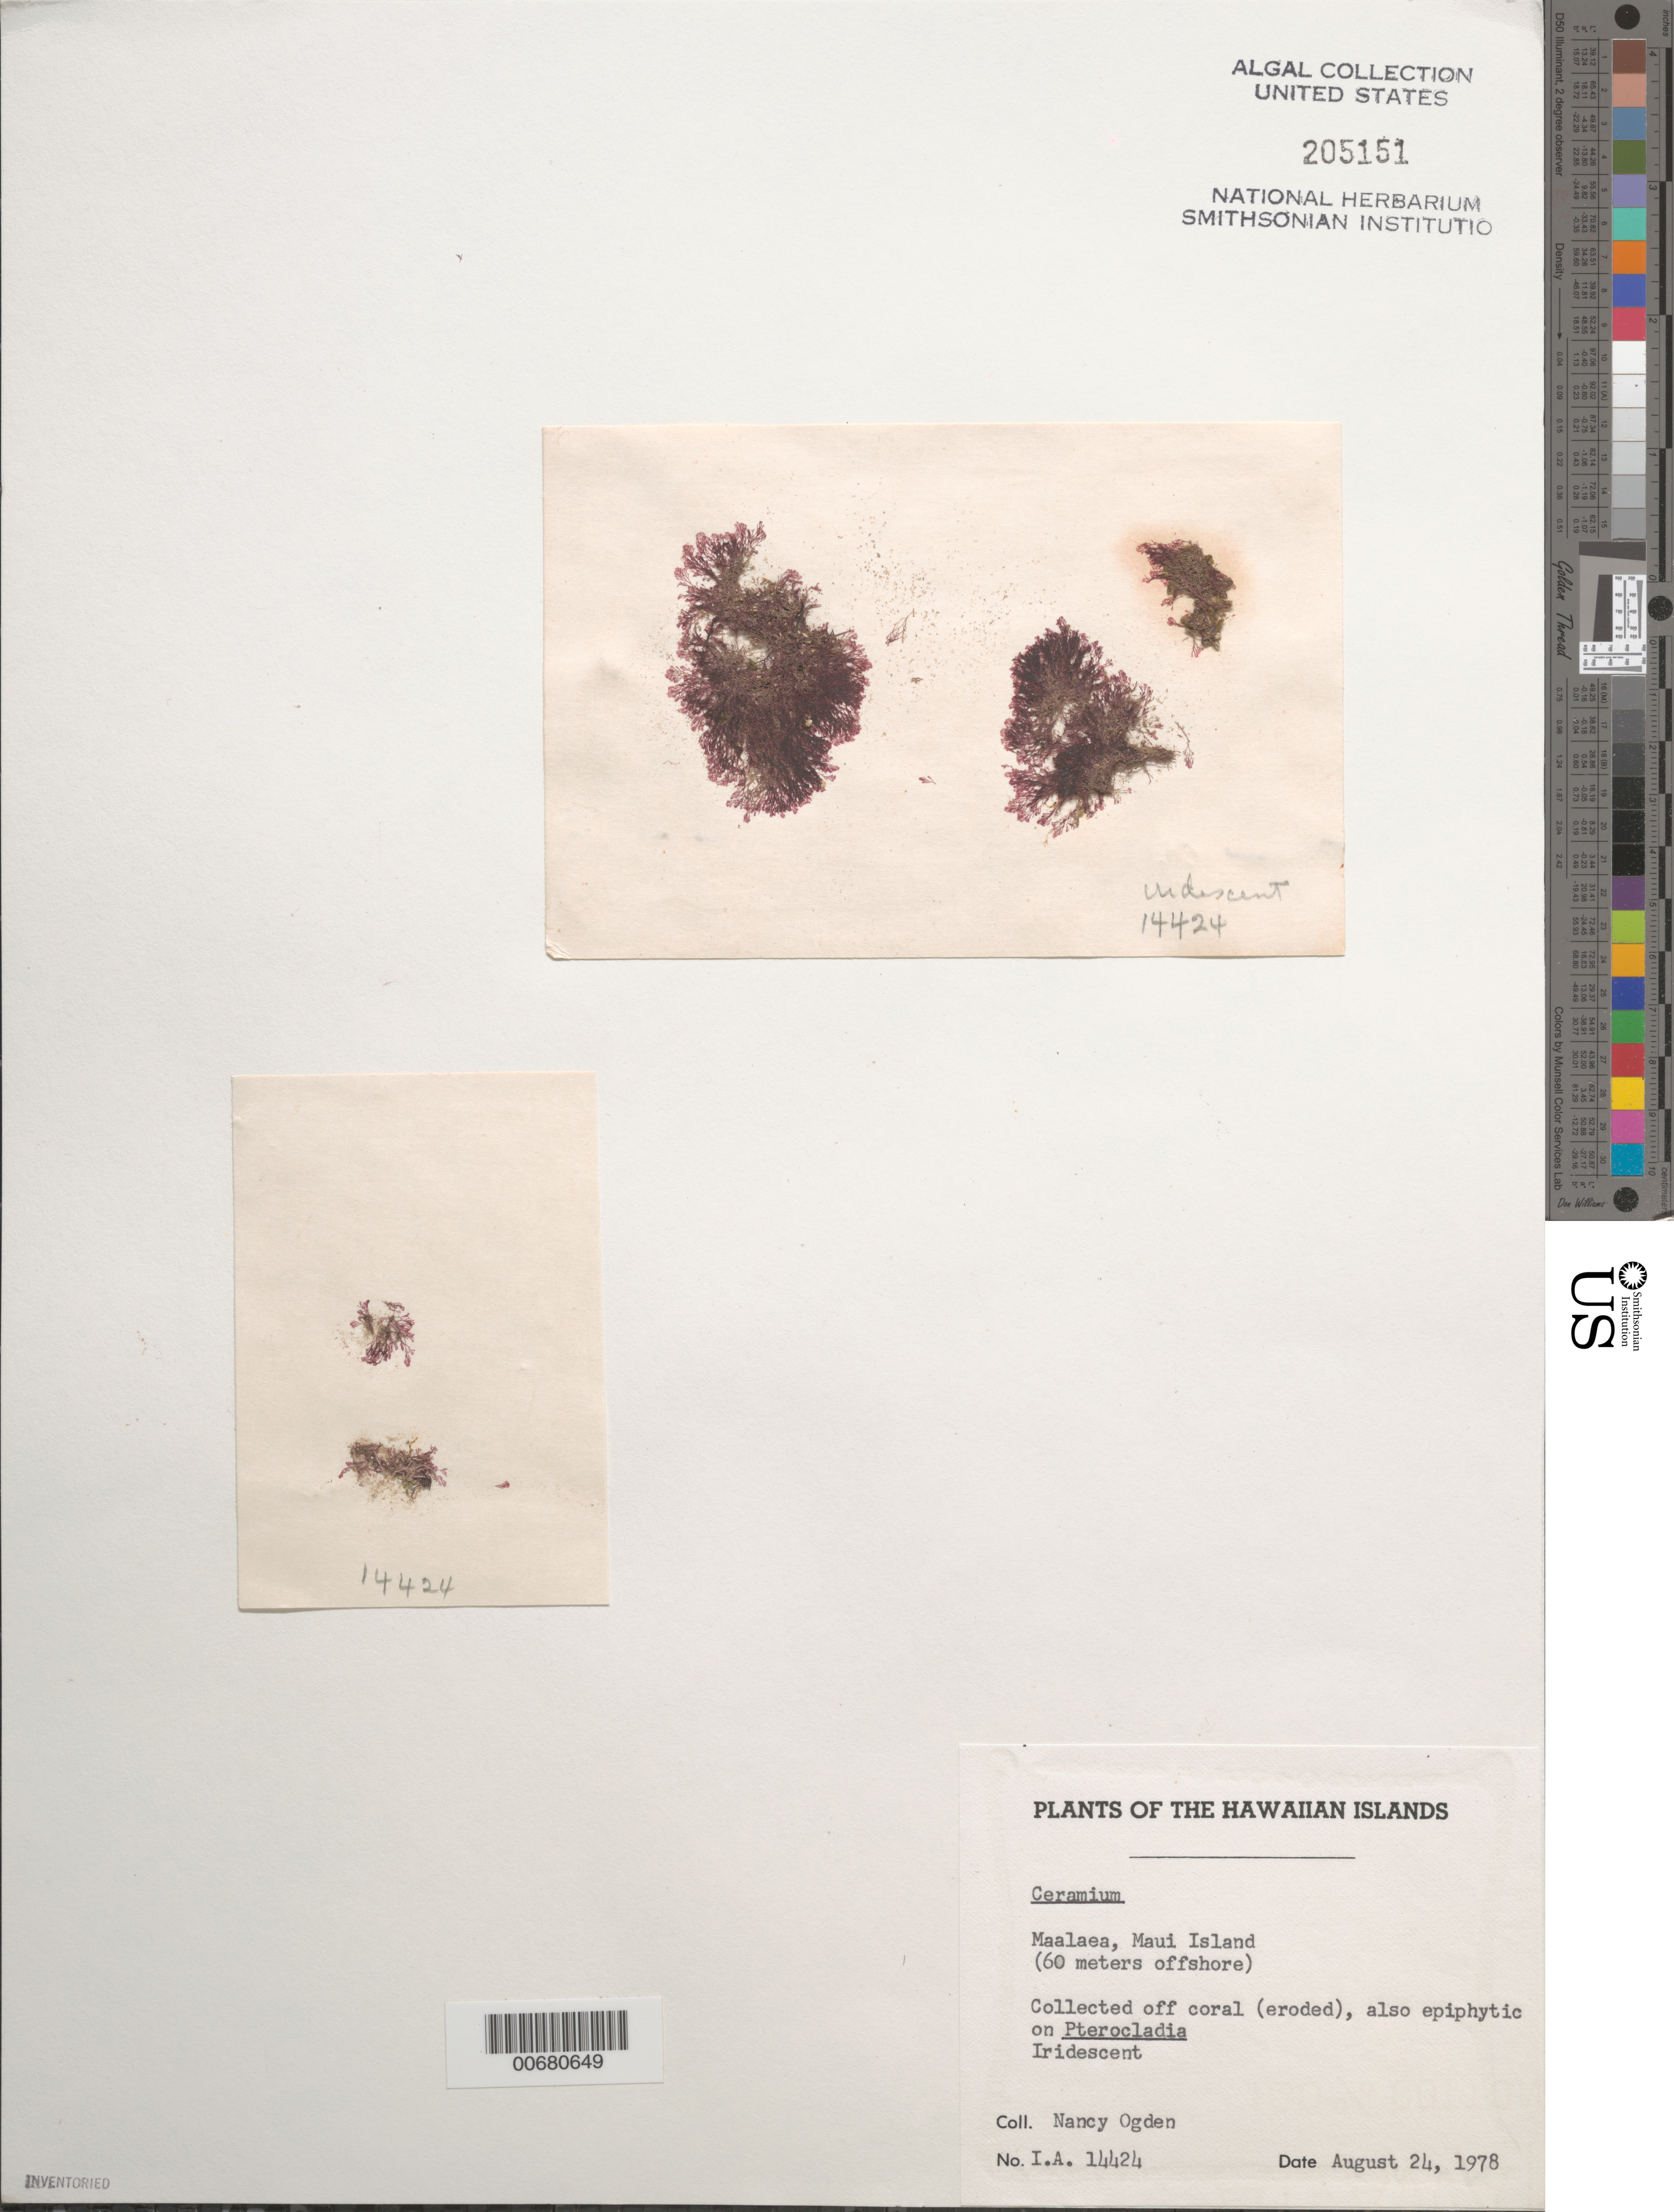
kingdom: Plantae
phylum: Rhodophyta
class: Florideophyceae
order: Ceramiales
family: Ceramiaceae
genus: Ceramium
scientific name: Ceramium sp.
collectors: N. Ogden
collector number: IAA 14424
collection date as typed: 24 Aug 1978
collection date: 1978-08-24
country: United States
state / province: Hawaii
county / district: Maui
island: Maui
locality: Maalaea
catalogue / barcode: US 205151